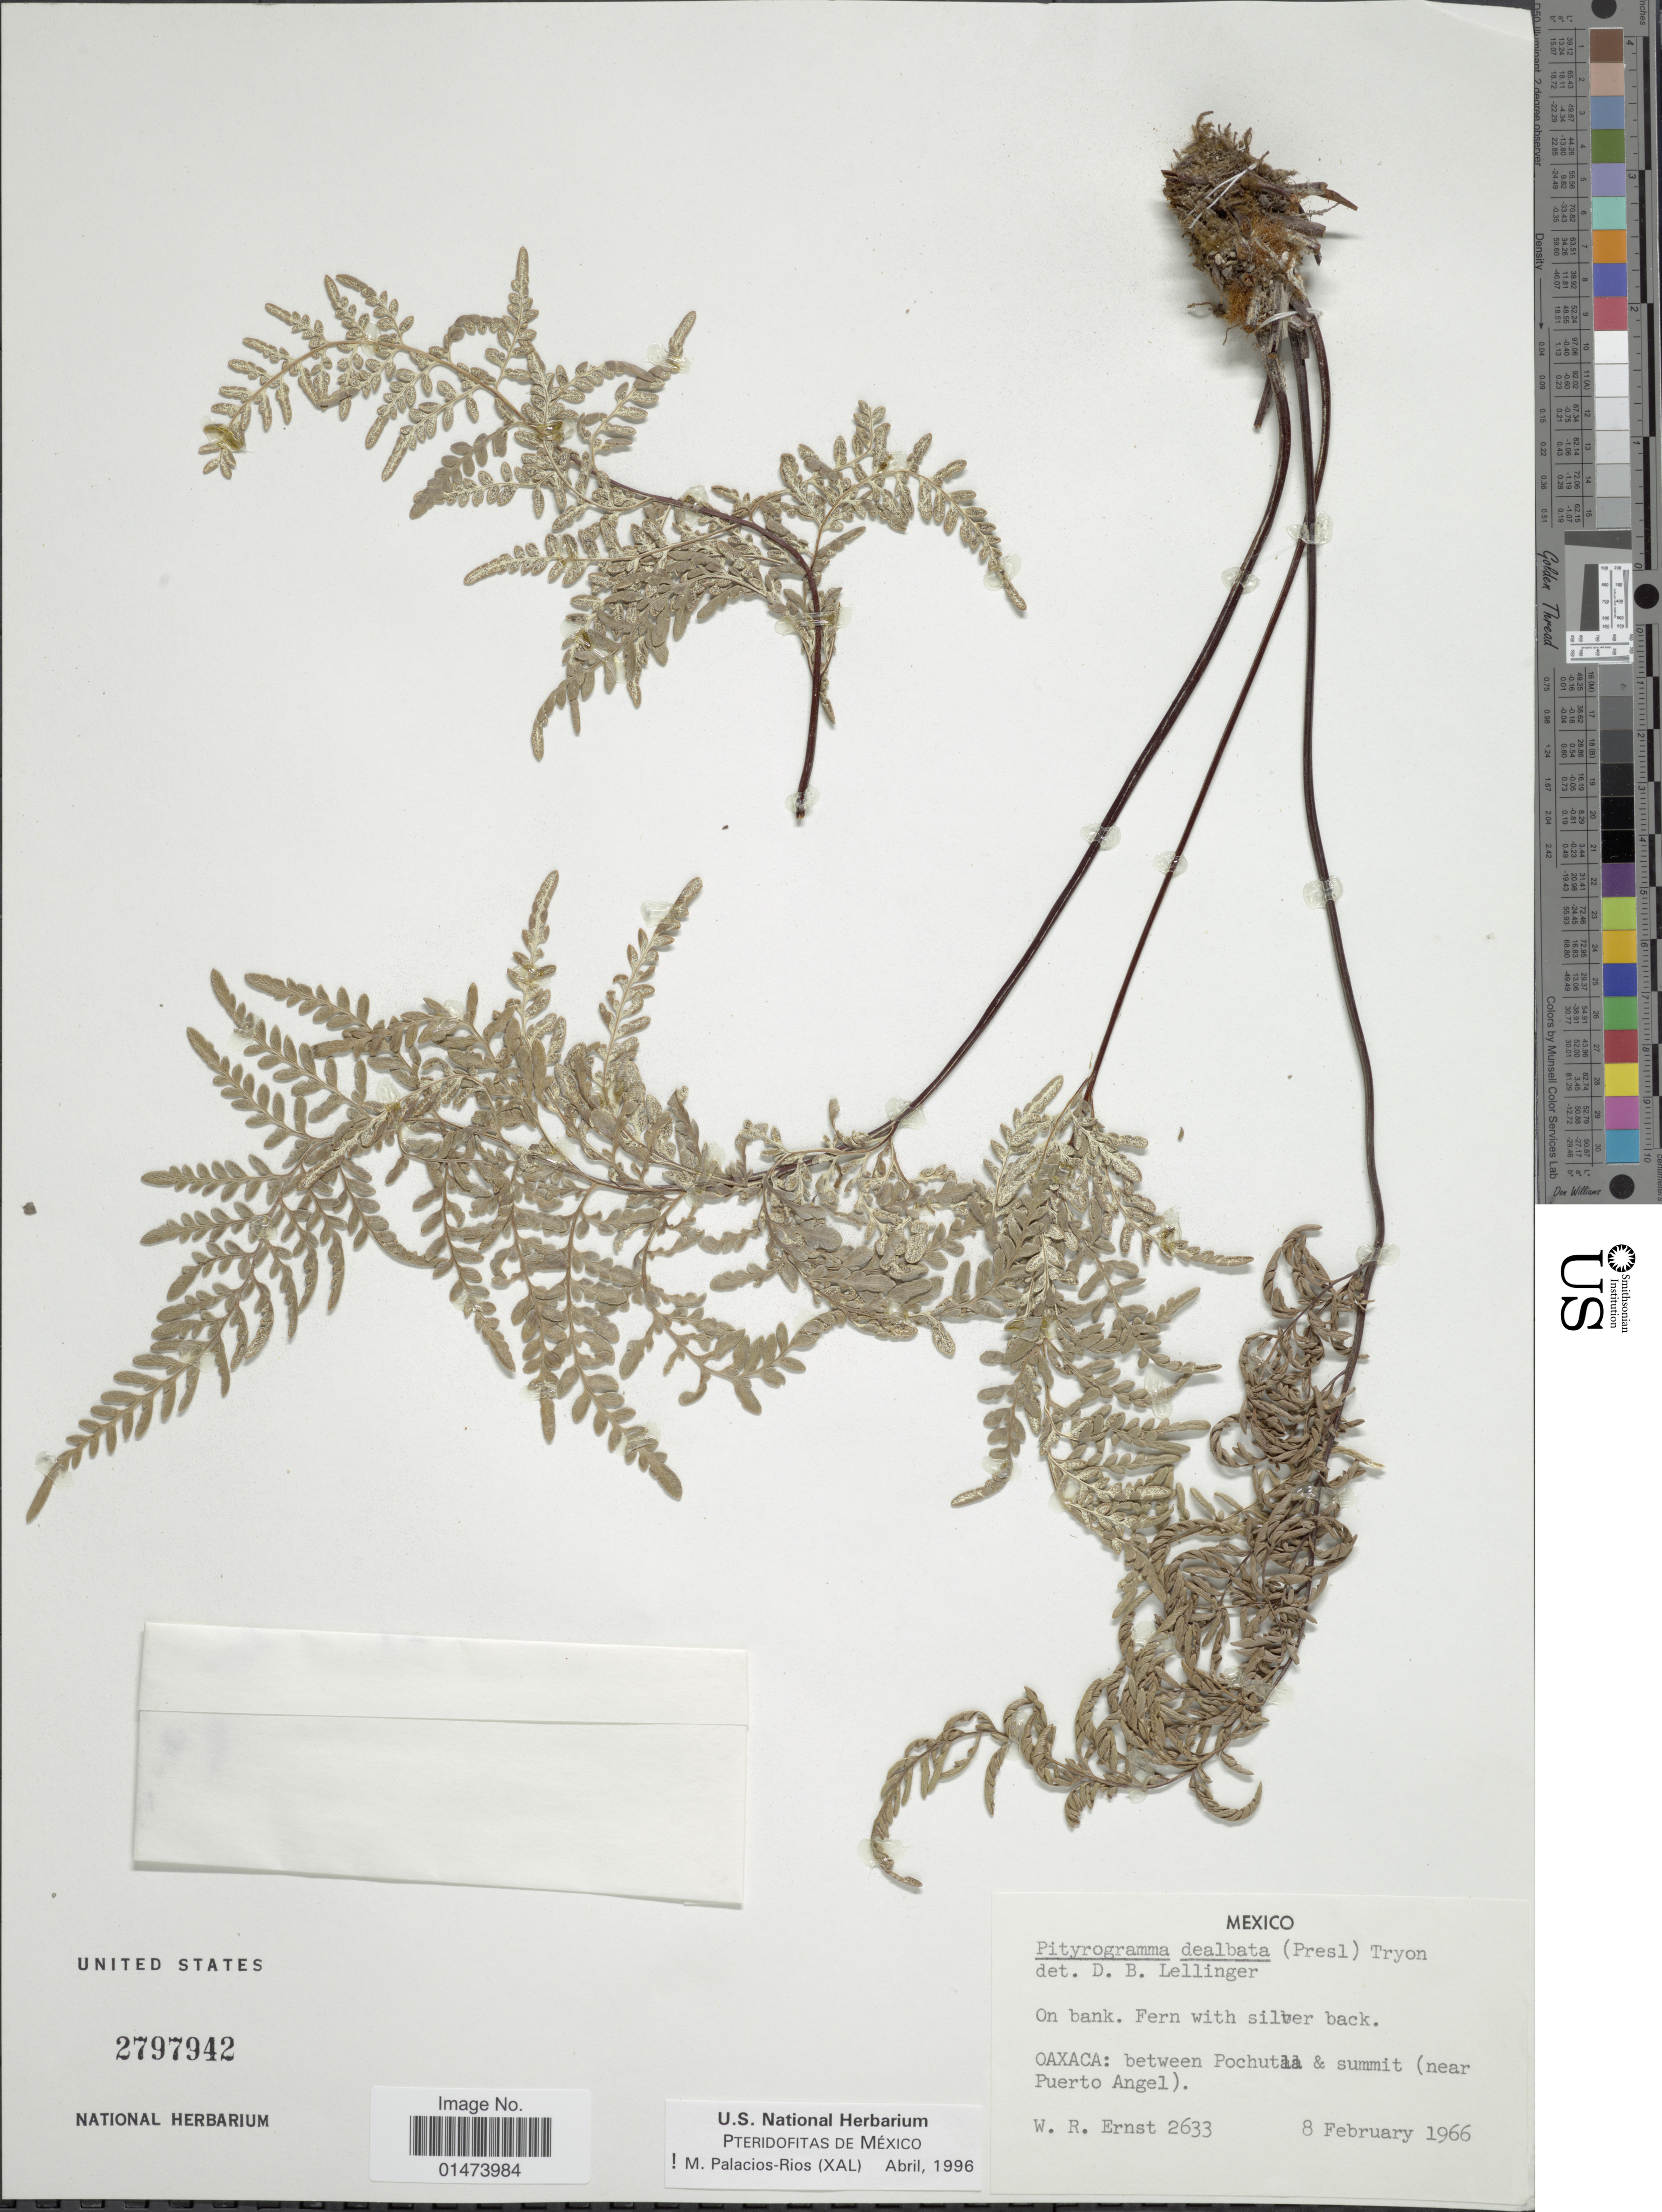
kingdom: Plantae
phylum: Tracheophyta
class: Polypodiopsida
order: Polypodiales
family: Pteridaceae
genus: Pityrogramma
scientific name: Pityrogramma dealbata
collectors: W. R. Ernst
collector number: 2633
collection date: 1966-02-08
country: Mexico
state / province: Oaxaca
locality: Between Pochutaa & summit ( near Puerto Angel)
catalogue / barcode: US 2797942